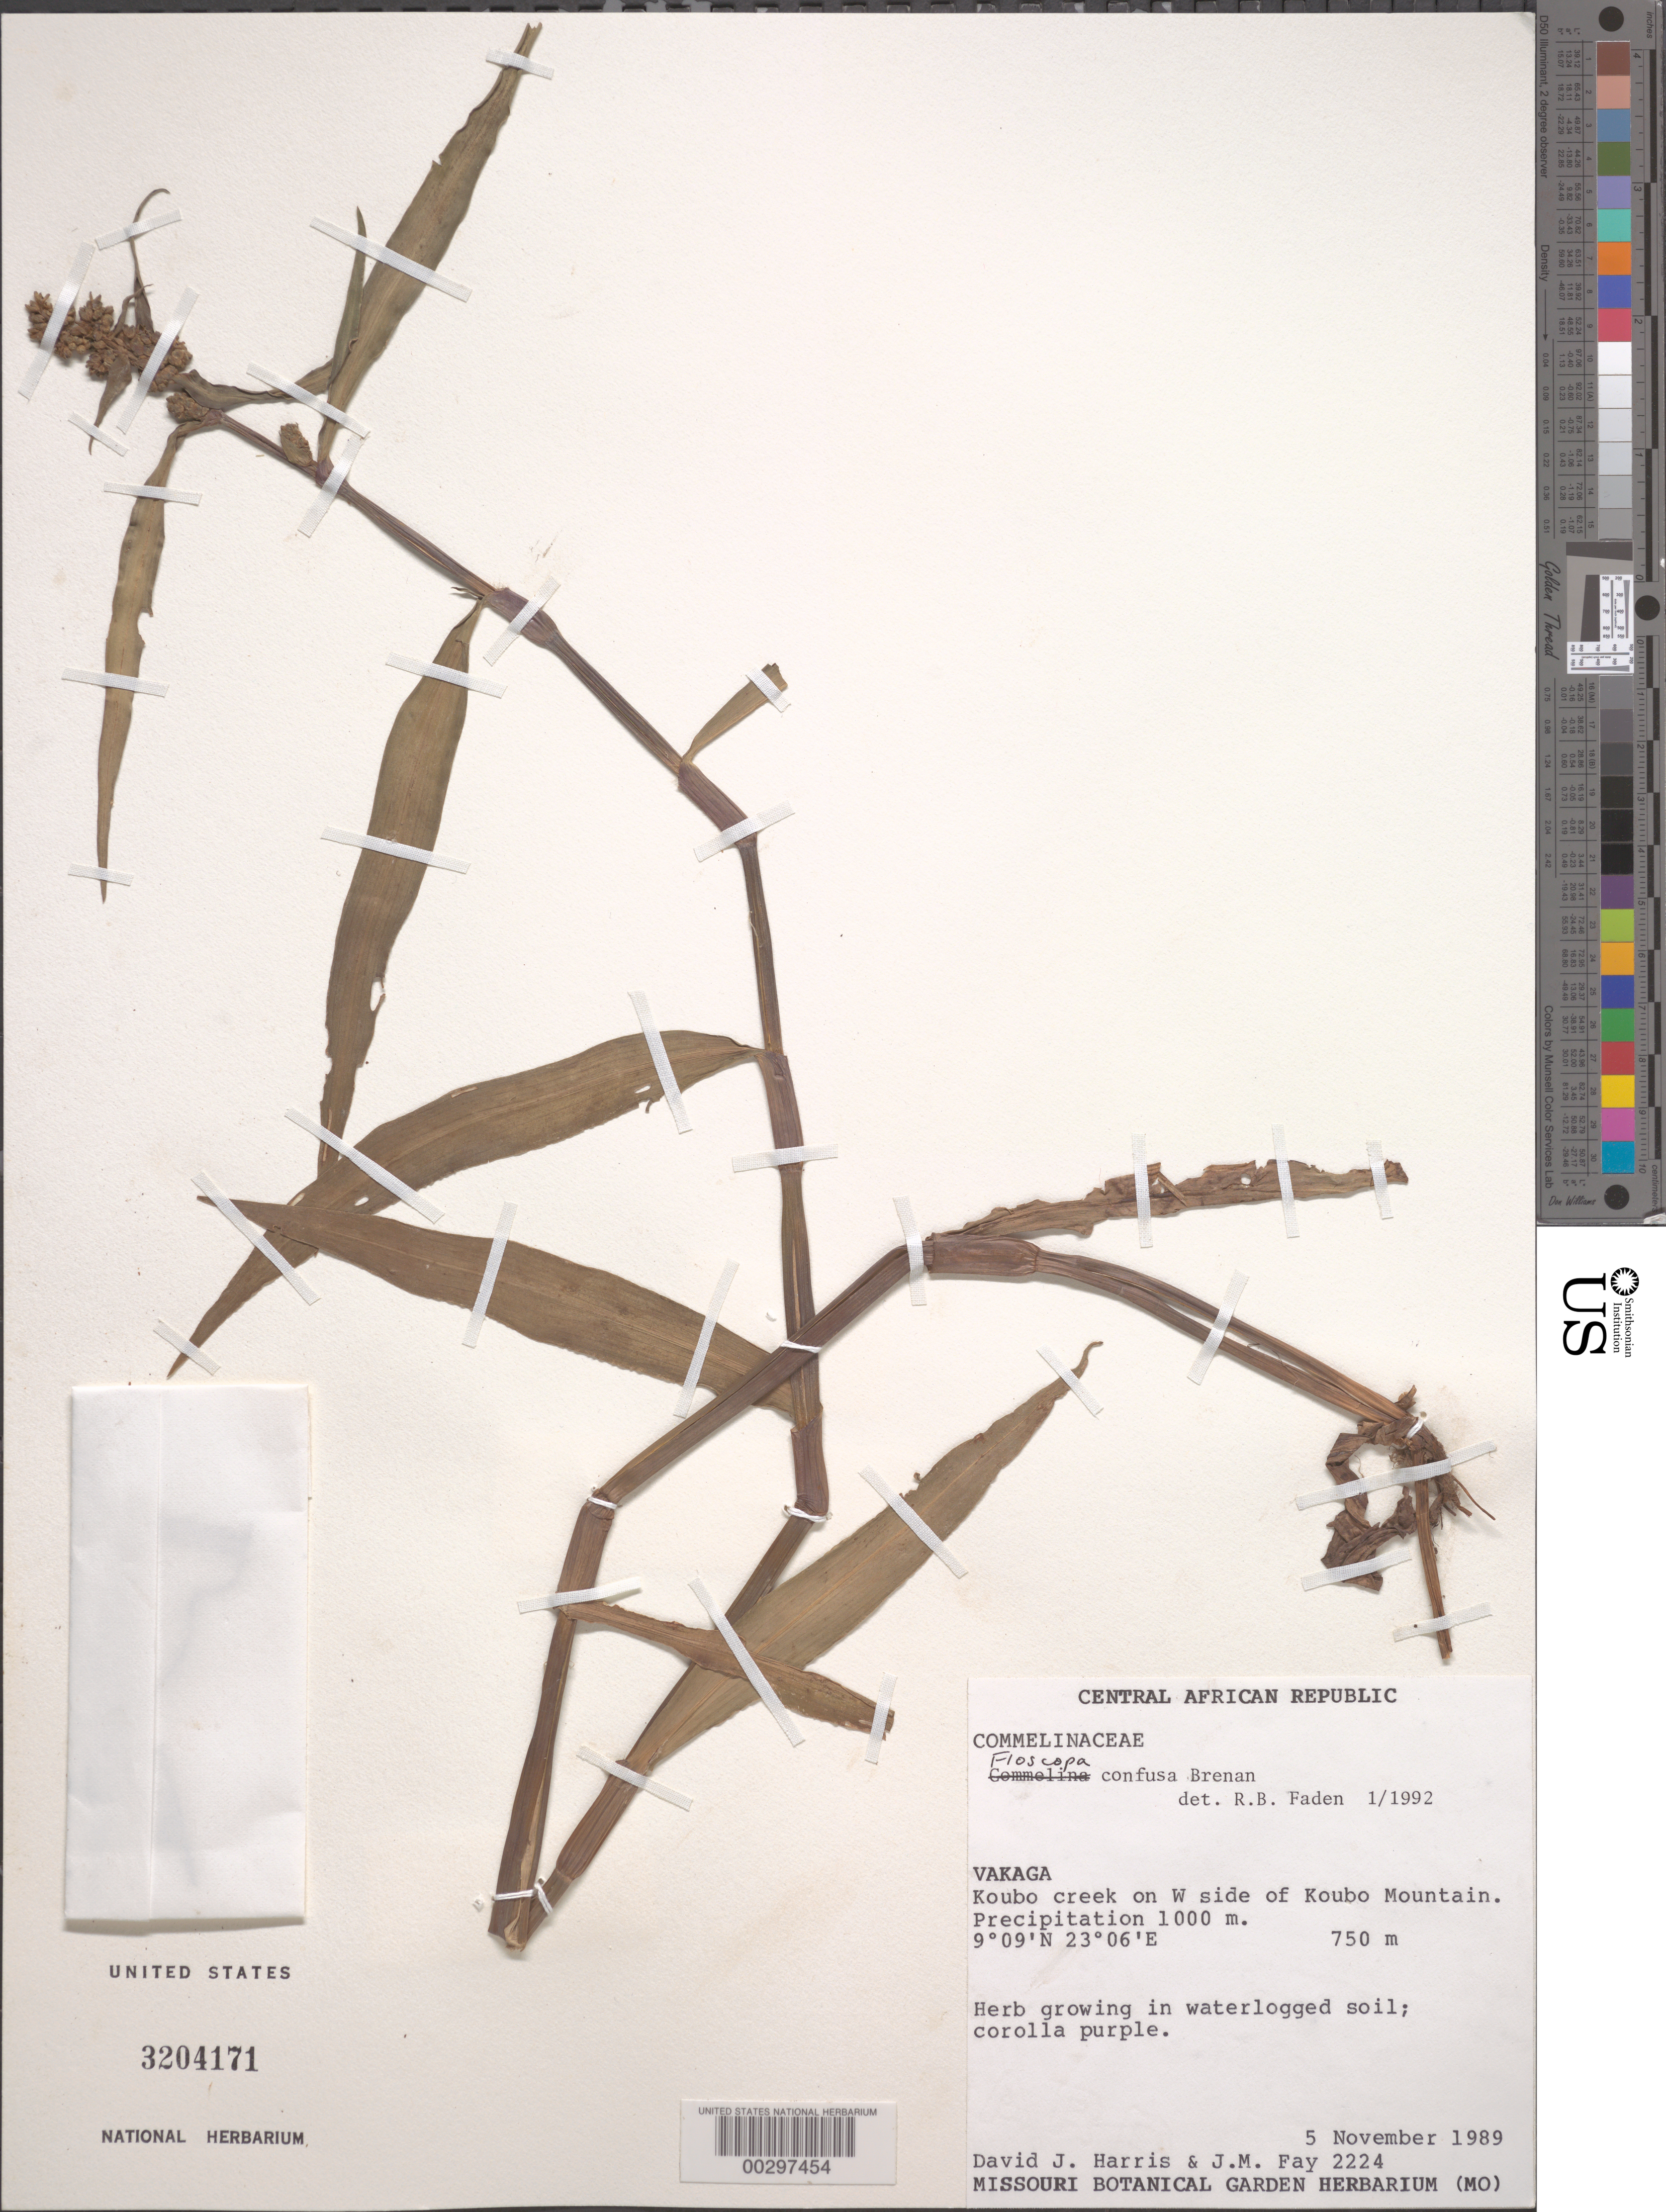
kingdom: Plantae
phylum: Tracheophyta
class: Liliopsida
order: Commelinales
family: Commelinaceae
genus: Floscopa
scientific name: Floscopa confusa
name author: Brenan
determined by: Faden, Robert B., (US), Smithsonian Institution - National Museum of Natural History (UNITED STATES)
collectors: D. J. Harris & J. M. Fay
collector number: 2224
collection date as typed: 05 Nov 1989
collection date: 1989-11-05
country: Central African Republic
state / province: Vakaga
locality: Koubo Creek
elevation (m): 750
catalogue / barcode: US 3204171